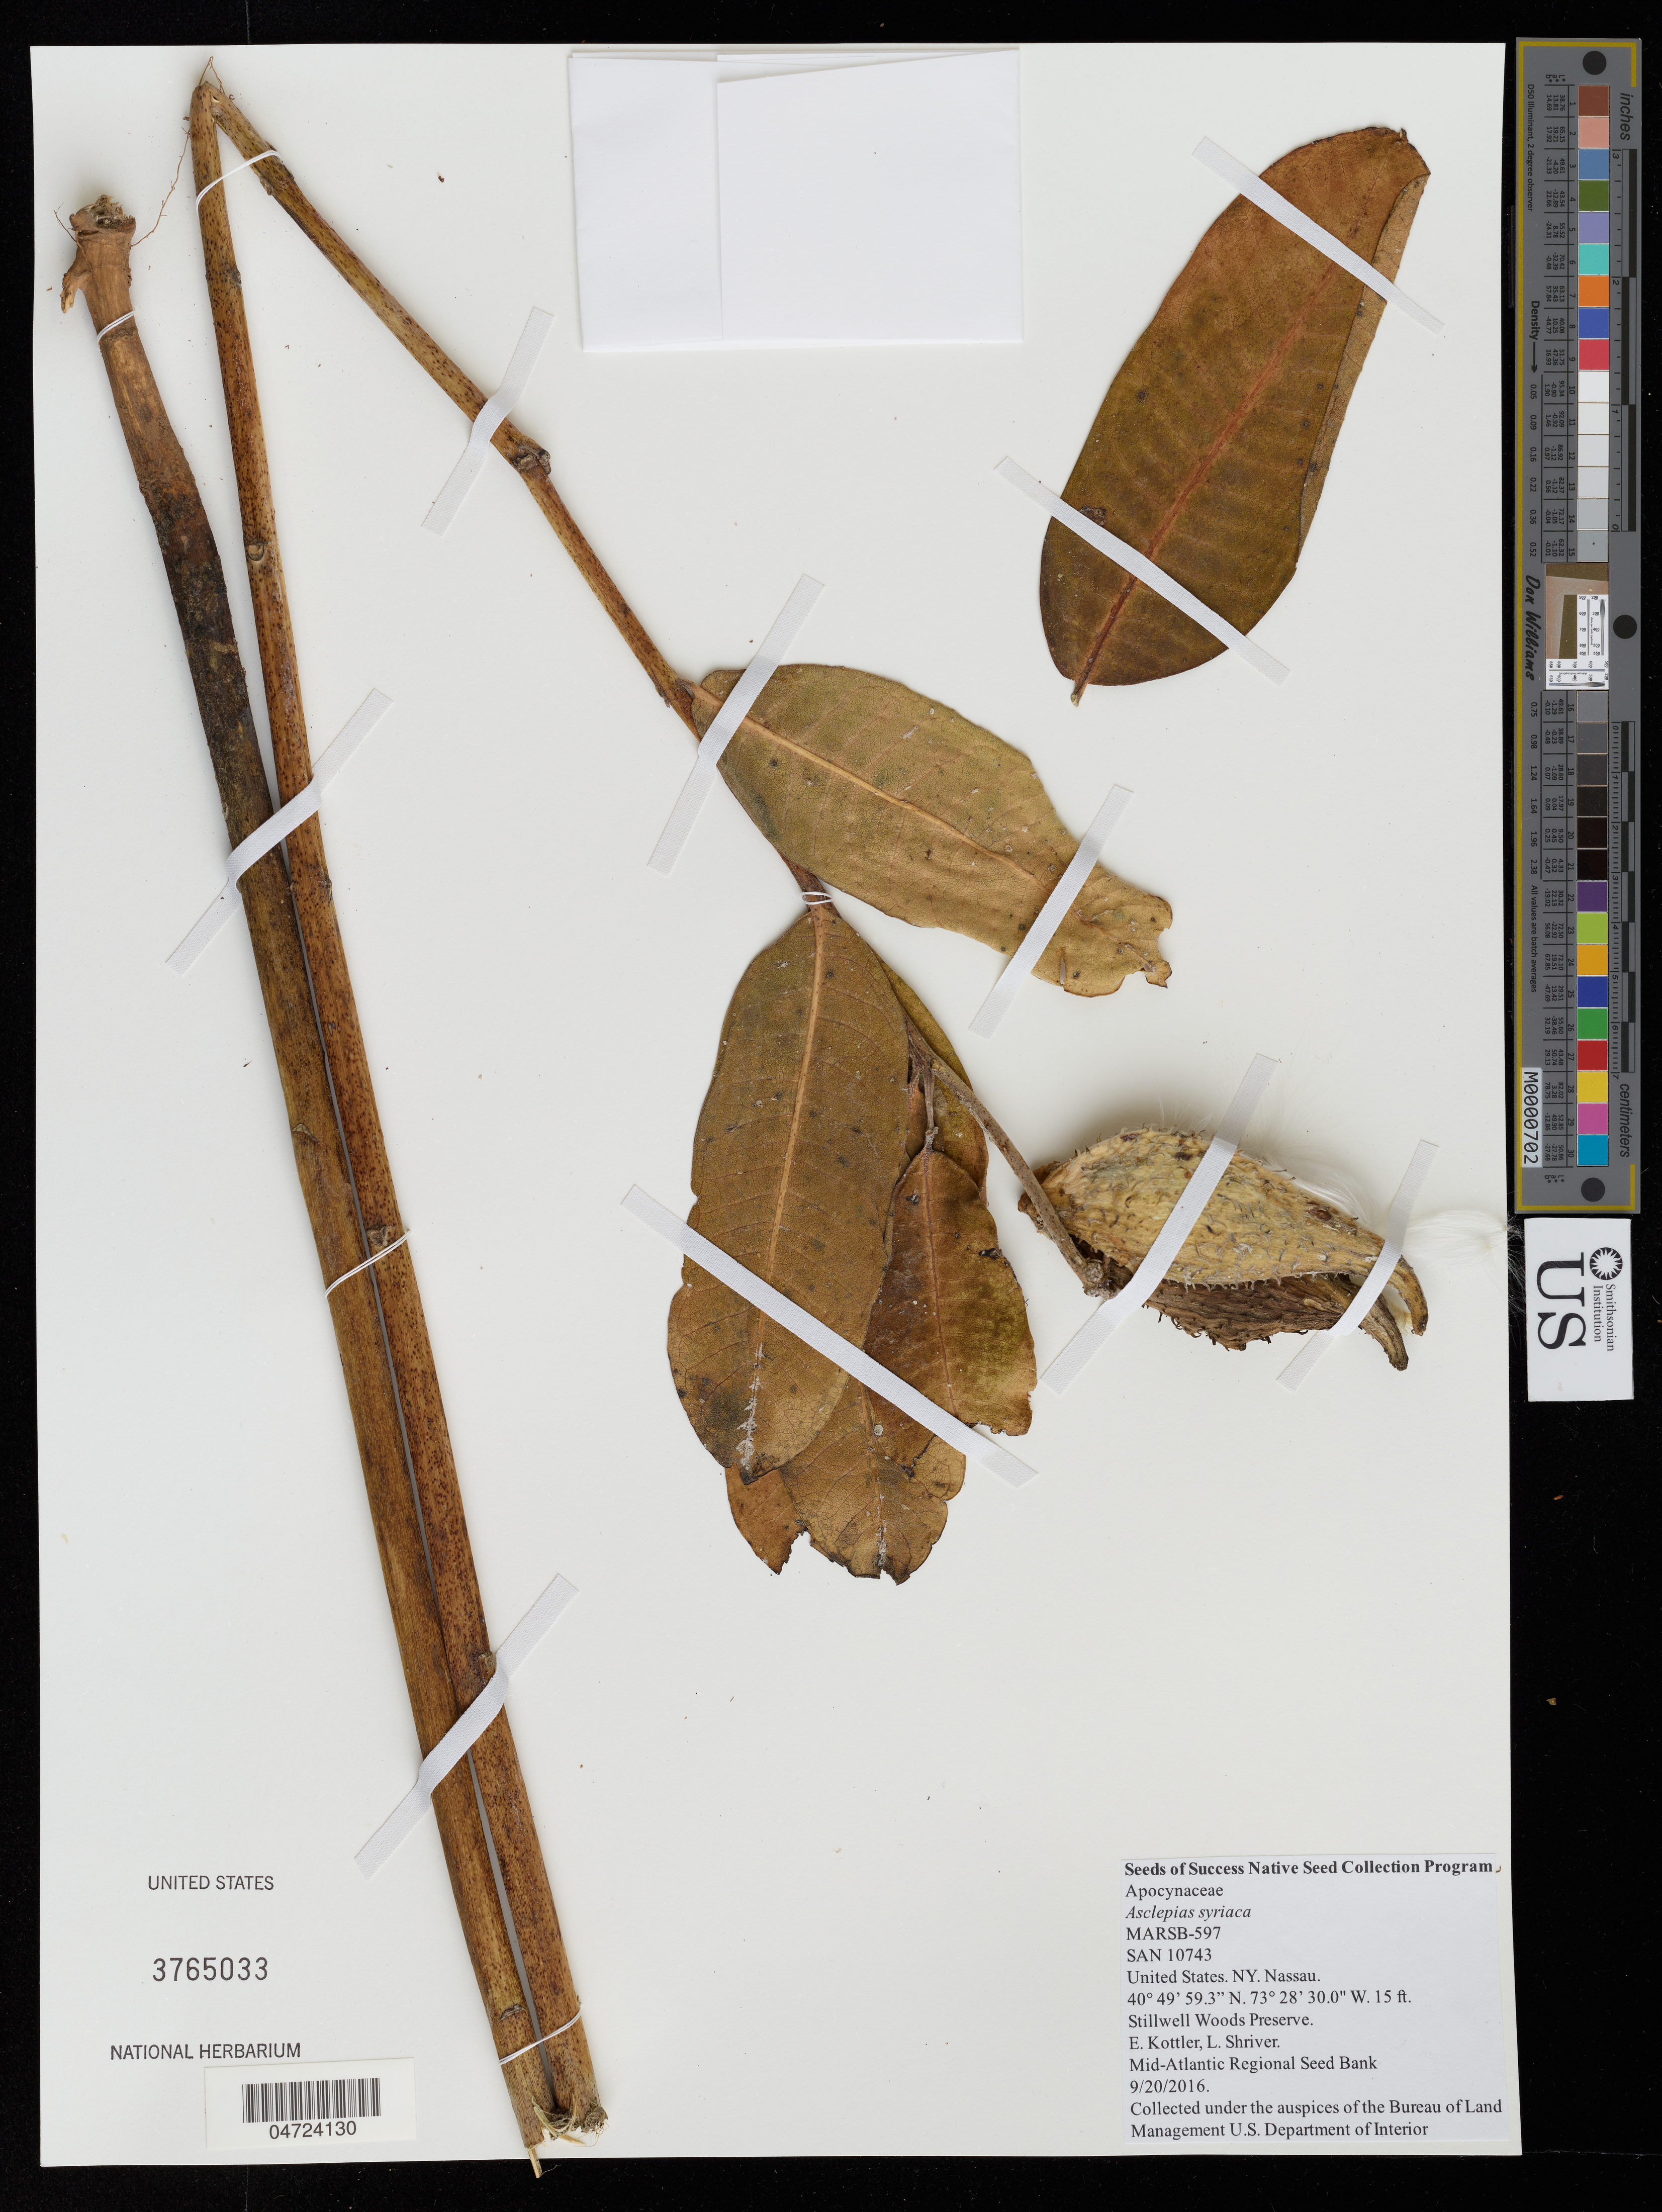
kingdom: Plantae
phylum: Tracheophyta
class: Magnoliopsida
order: Gentianales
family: Apocynaceae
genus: Asclepias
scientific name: Asclepias syriaca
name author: L.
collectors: E. Kottler & L. Shriver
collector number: MARSB-597/SAN10743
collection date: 2016-09-20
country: United States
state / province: New York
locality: Nassau. Stillwell Woods Preserve.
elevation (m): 5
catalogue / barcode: US 3765033